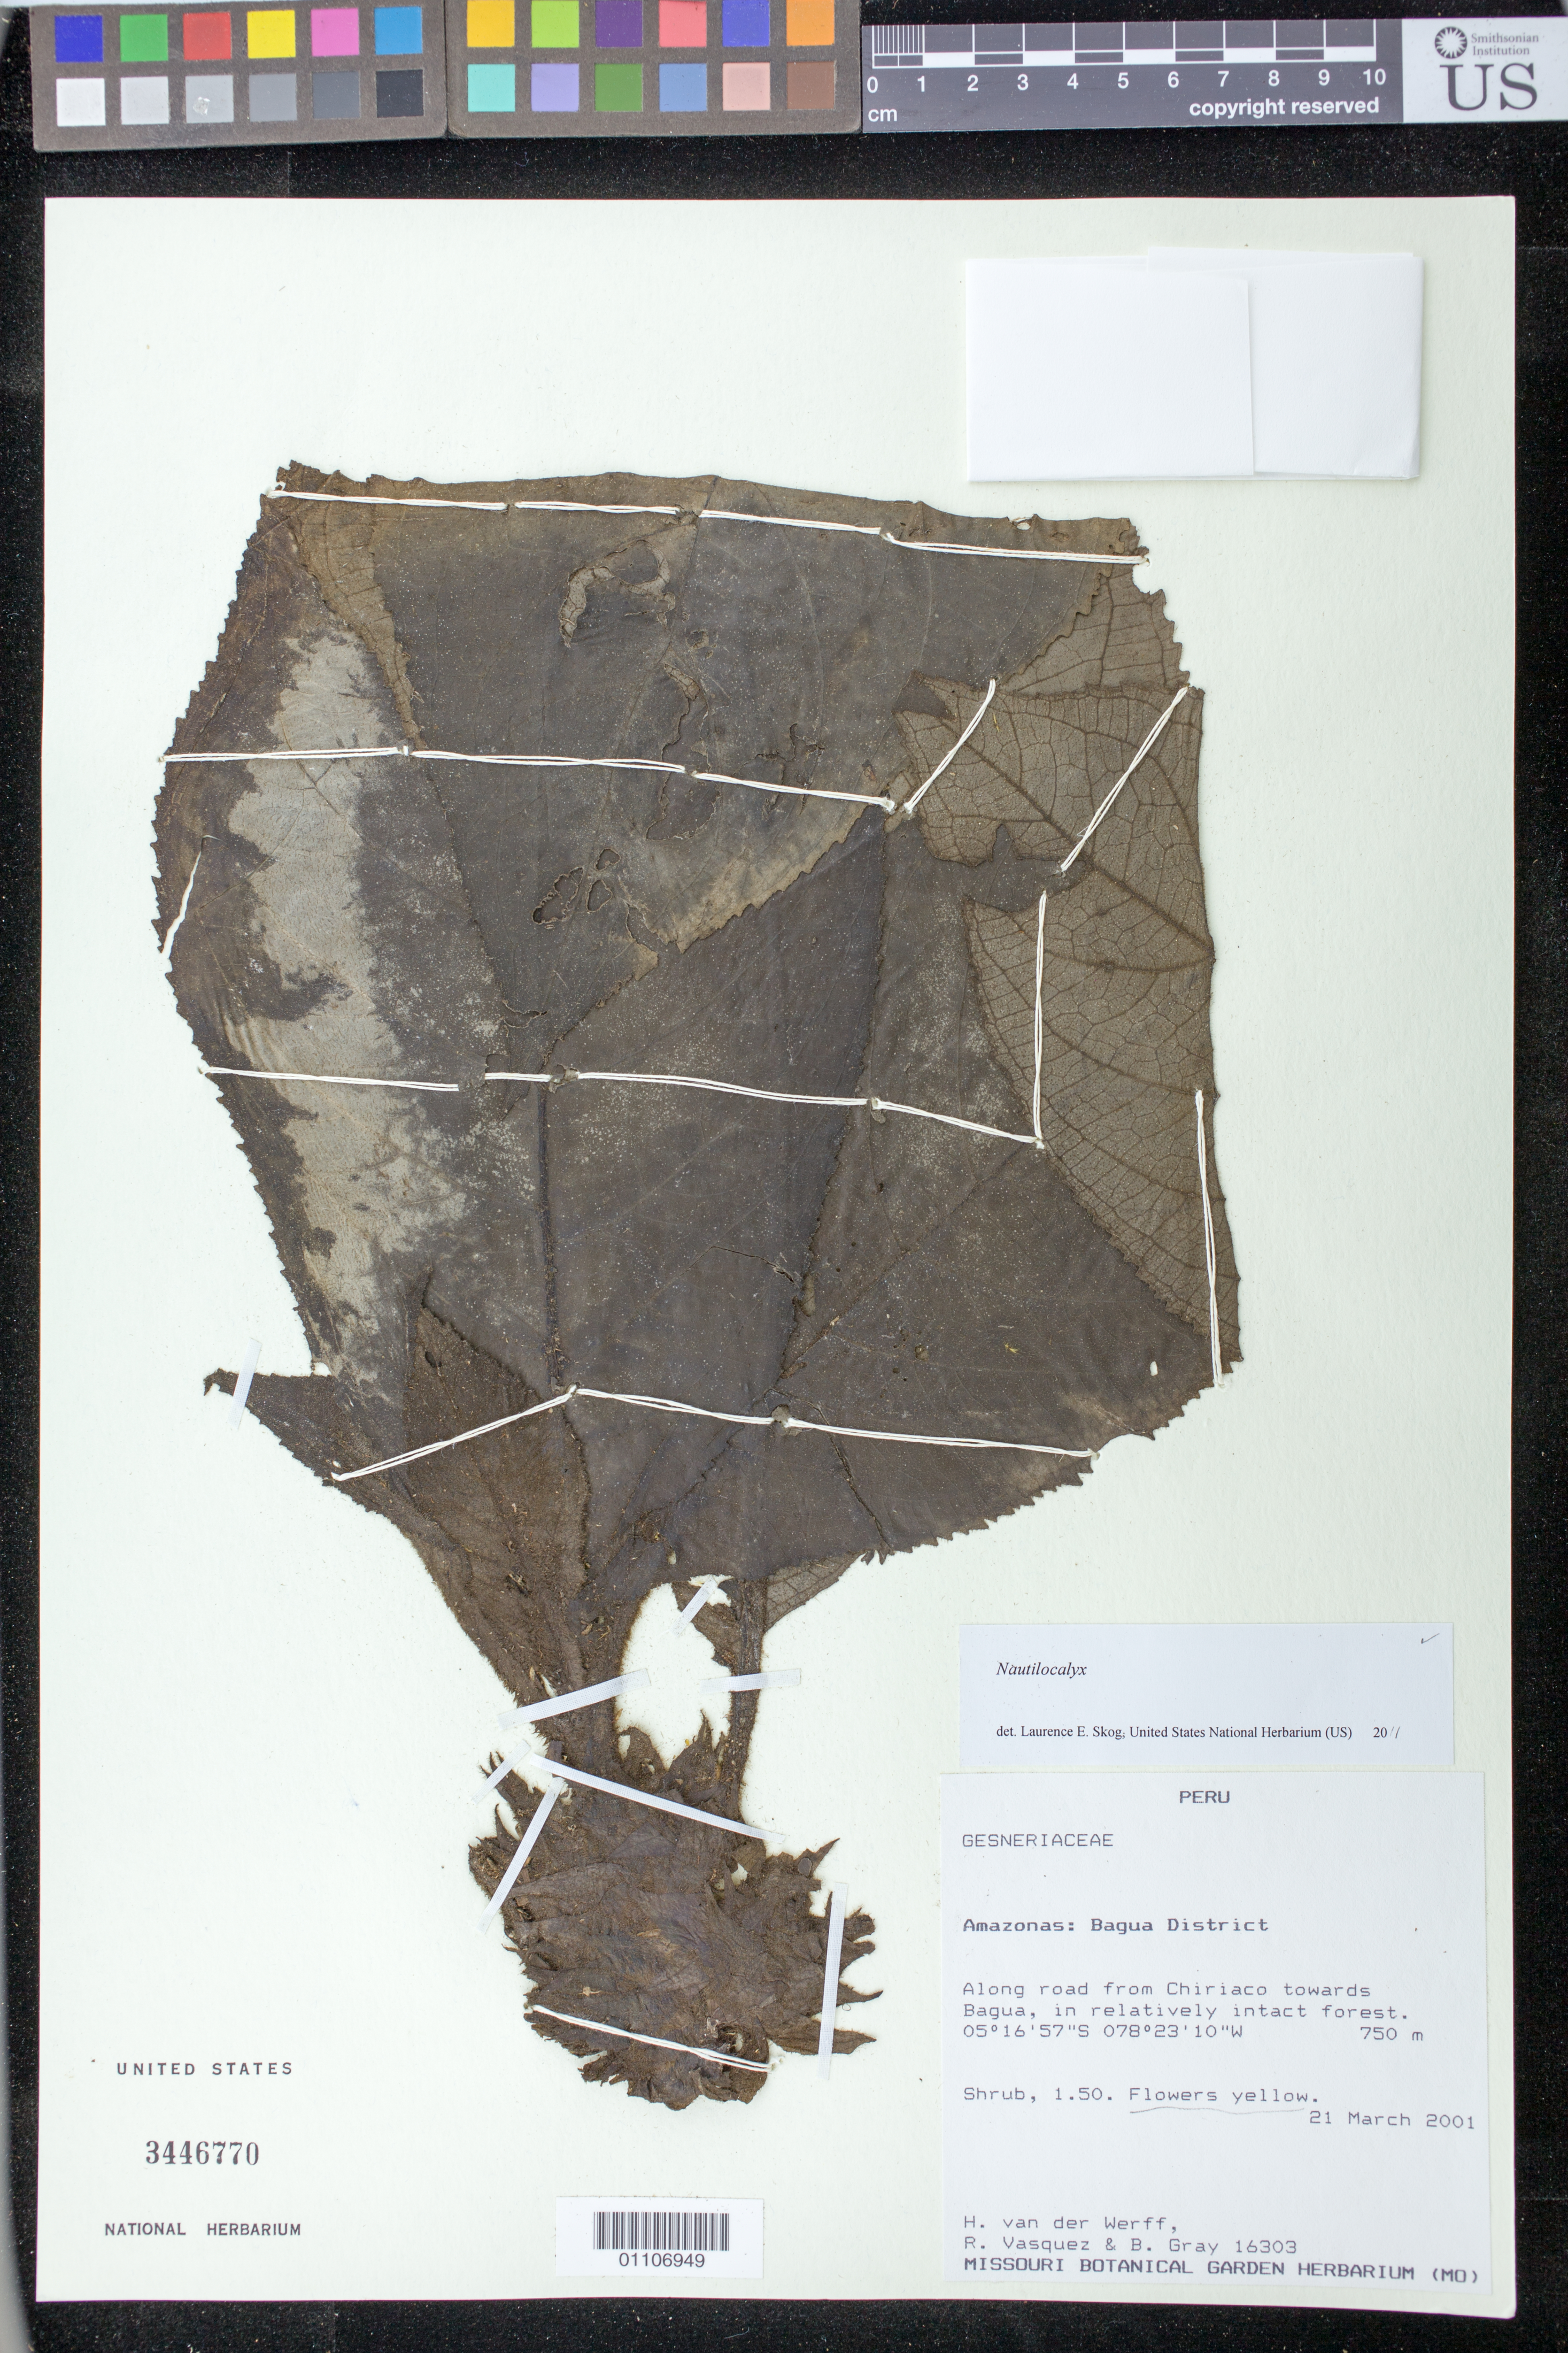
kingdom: Plantae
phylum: Tracheophyta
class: Magnoliopsida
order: Lamiales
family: Gesneriaceae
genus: Nautilocalyx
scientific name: Nautilocalyx sp.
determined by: Skog, Laurence E.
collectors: H. van der Werff, R. Vásquez & B. Gray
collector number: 16303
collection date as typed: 21 Mar 2001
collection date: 2001-03-21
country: Peru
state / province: Amazonas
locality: Bagua District: Along road from Chiriaco towards Bagua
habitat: In relatively intact forest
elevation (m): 750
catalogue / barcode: US 3446770